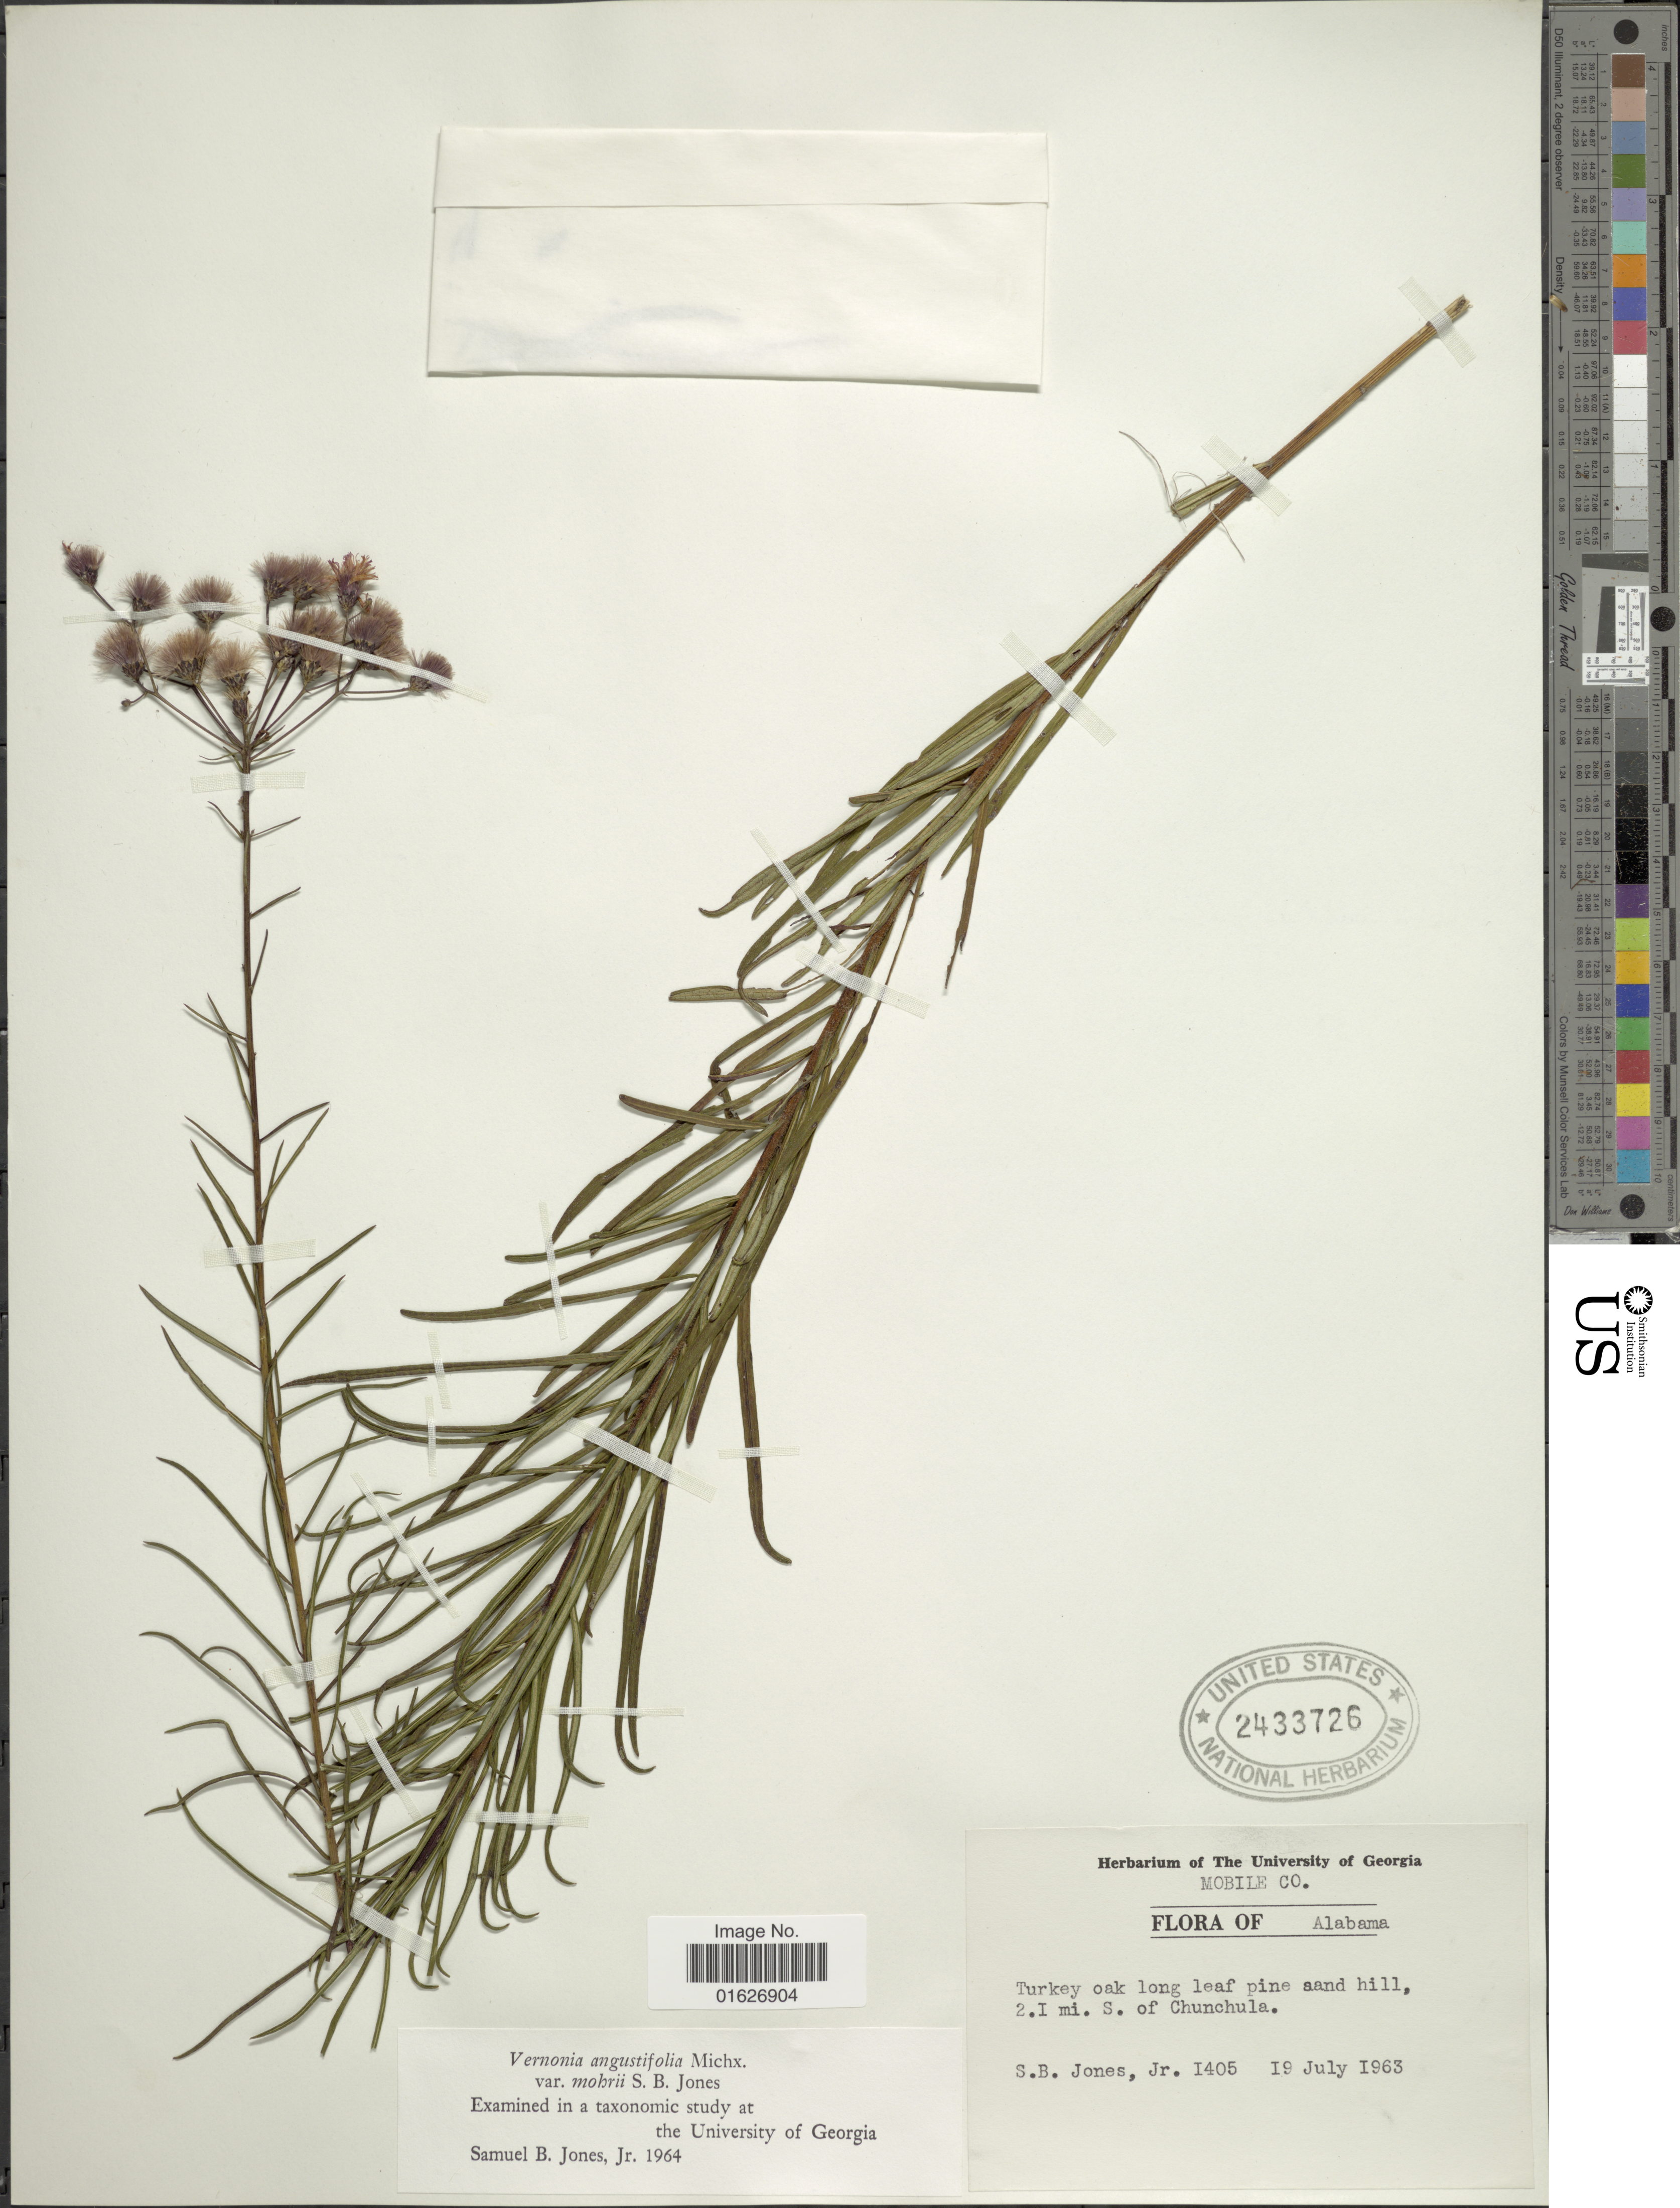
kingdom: Plantae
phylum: Tracheophyta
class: Magnoliopsida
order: Asterales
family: Asteraceae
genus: Vernonia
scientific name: Vernonia angustifolia var. mohrii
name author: S.B. Jones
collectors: S. B. Jones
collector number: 1405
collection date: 1963-07-19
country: United States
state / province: Alabama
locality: Mobile Co., turkey oak long leaf pine and hill, 2.1 mi. S. of Chunchula.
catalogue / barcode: US 2433726